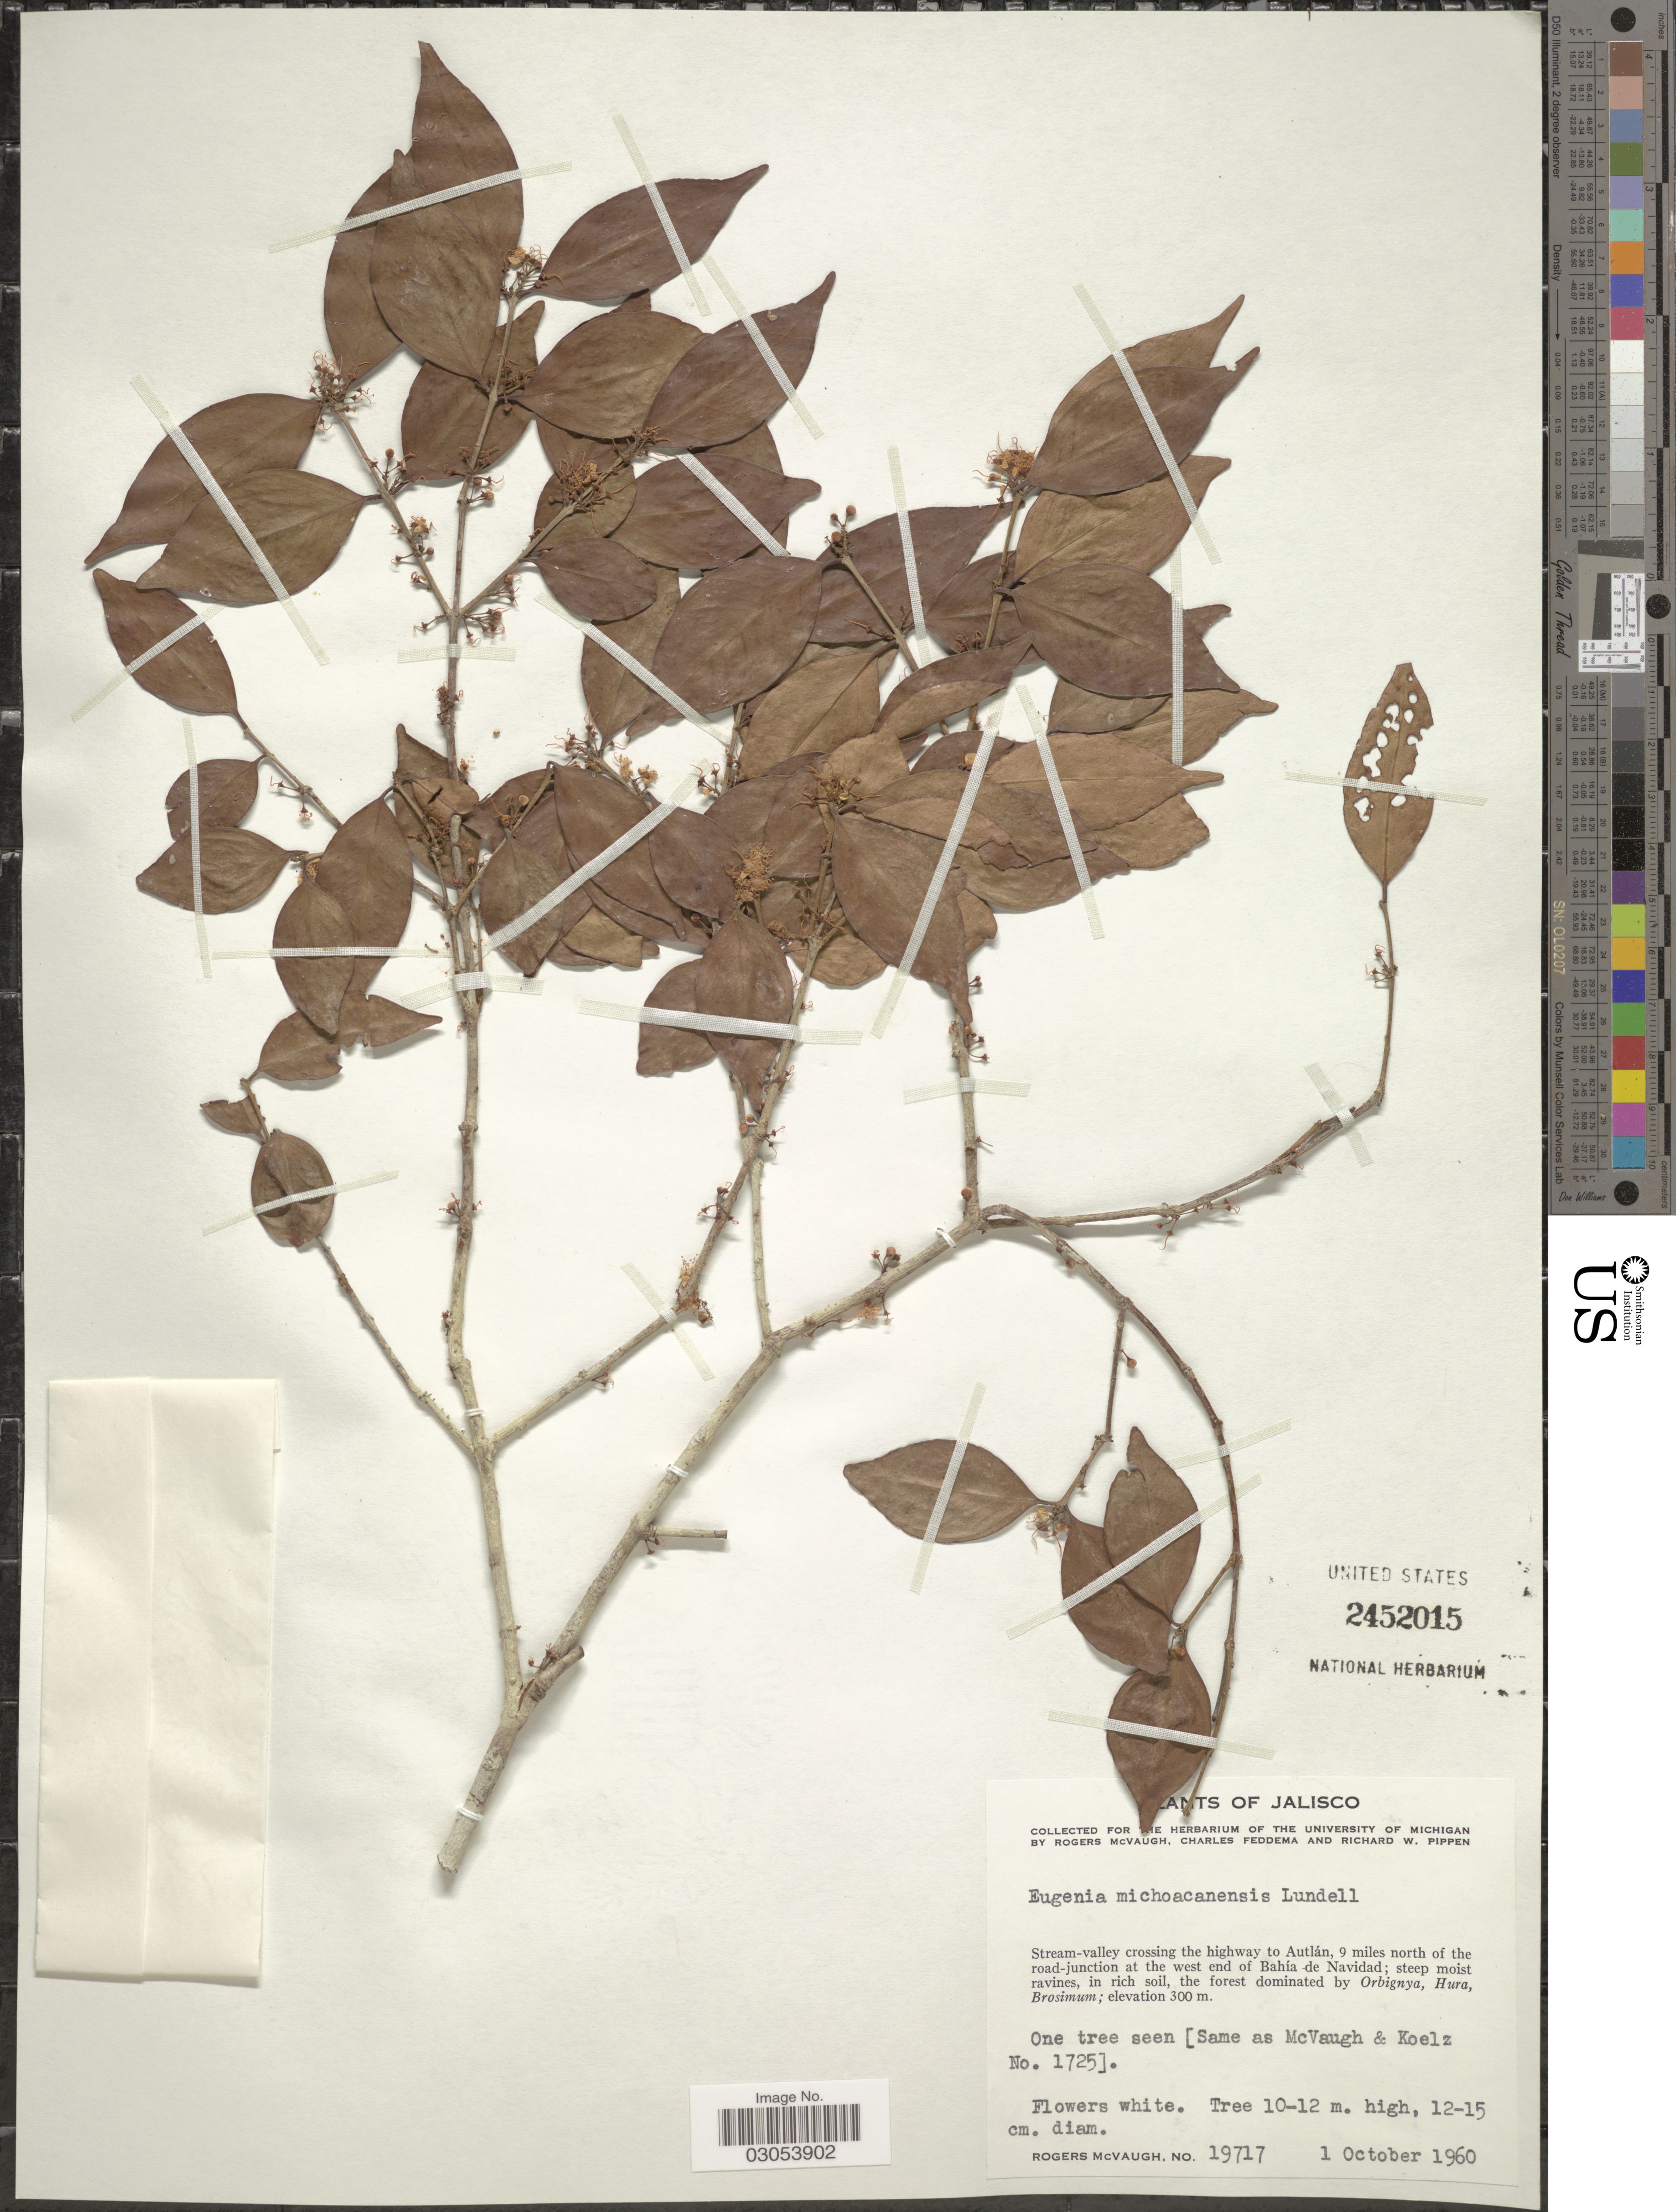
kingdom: Plantae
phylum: Tracheophyta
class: Magnoliopsida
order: Myrtales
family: Myrtaceae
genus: Eugenia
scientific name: Eugenia michoacanensis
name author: Lundell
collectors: R. McVaugh, C. Feddema & R. W. Pippen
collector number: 19717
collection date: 1960-10-01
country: Mexico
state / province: Jalisco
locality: Stream-valley crossing the highway to Autlán, 9 miles north of the road-junction at the west end of Bahía-de Navidad.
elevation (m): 300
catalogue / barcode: US 2452015